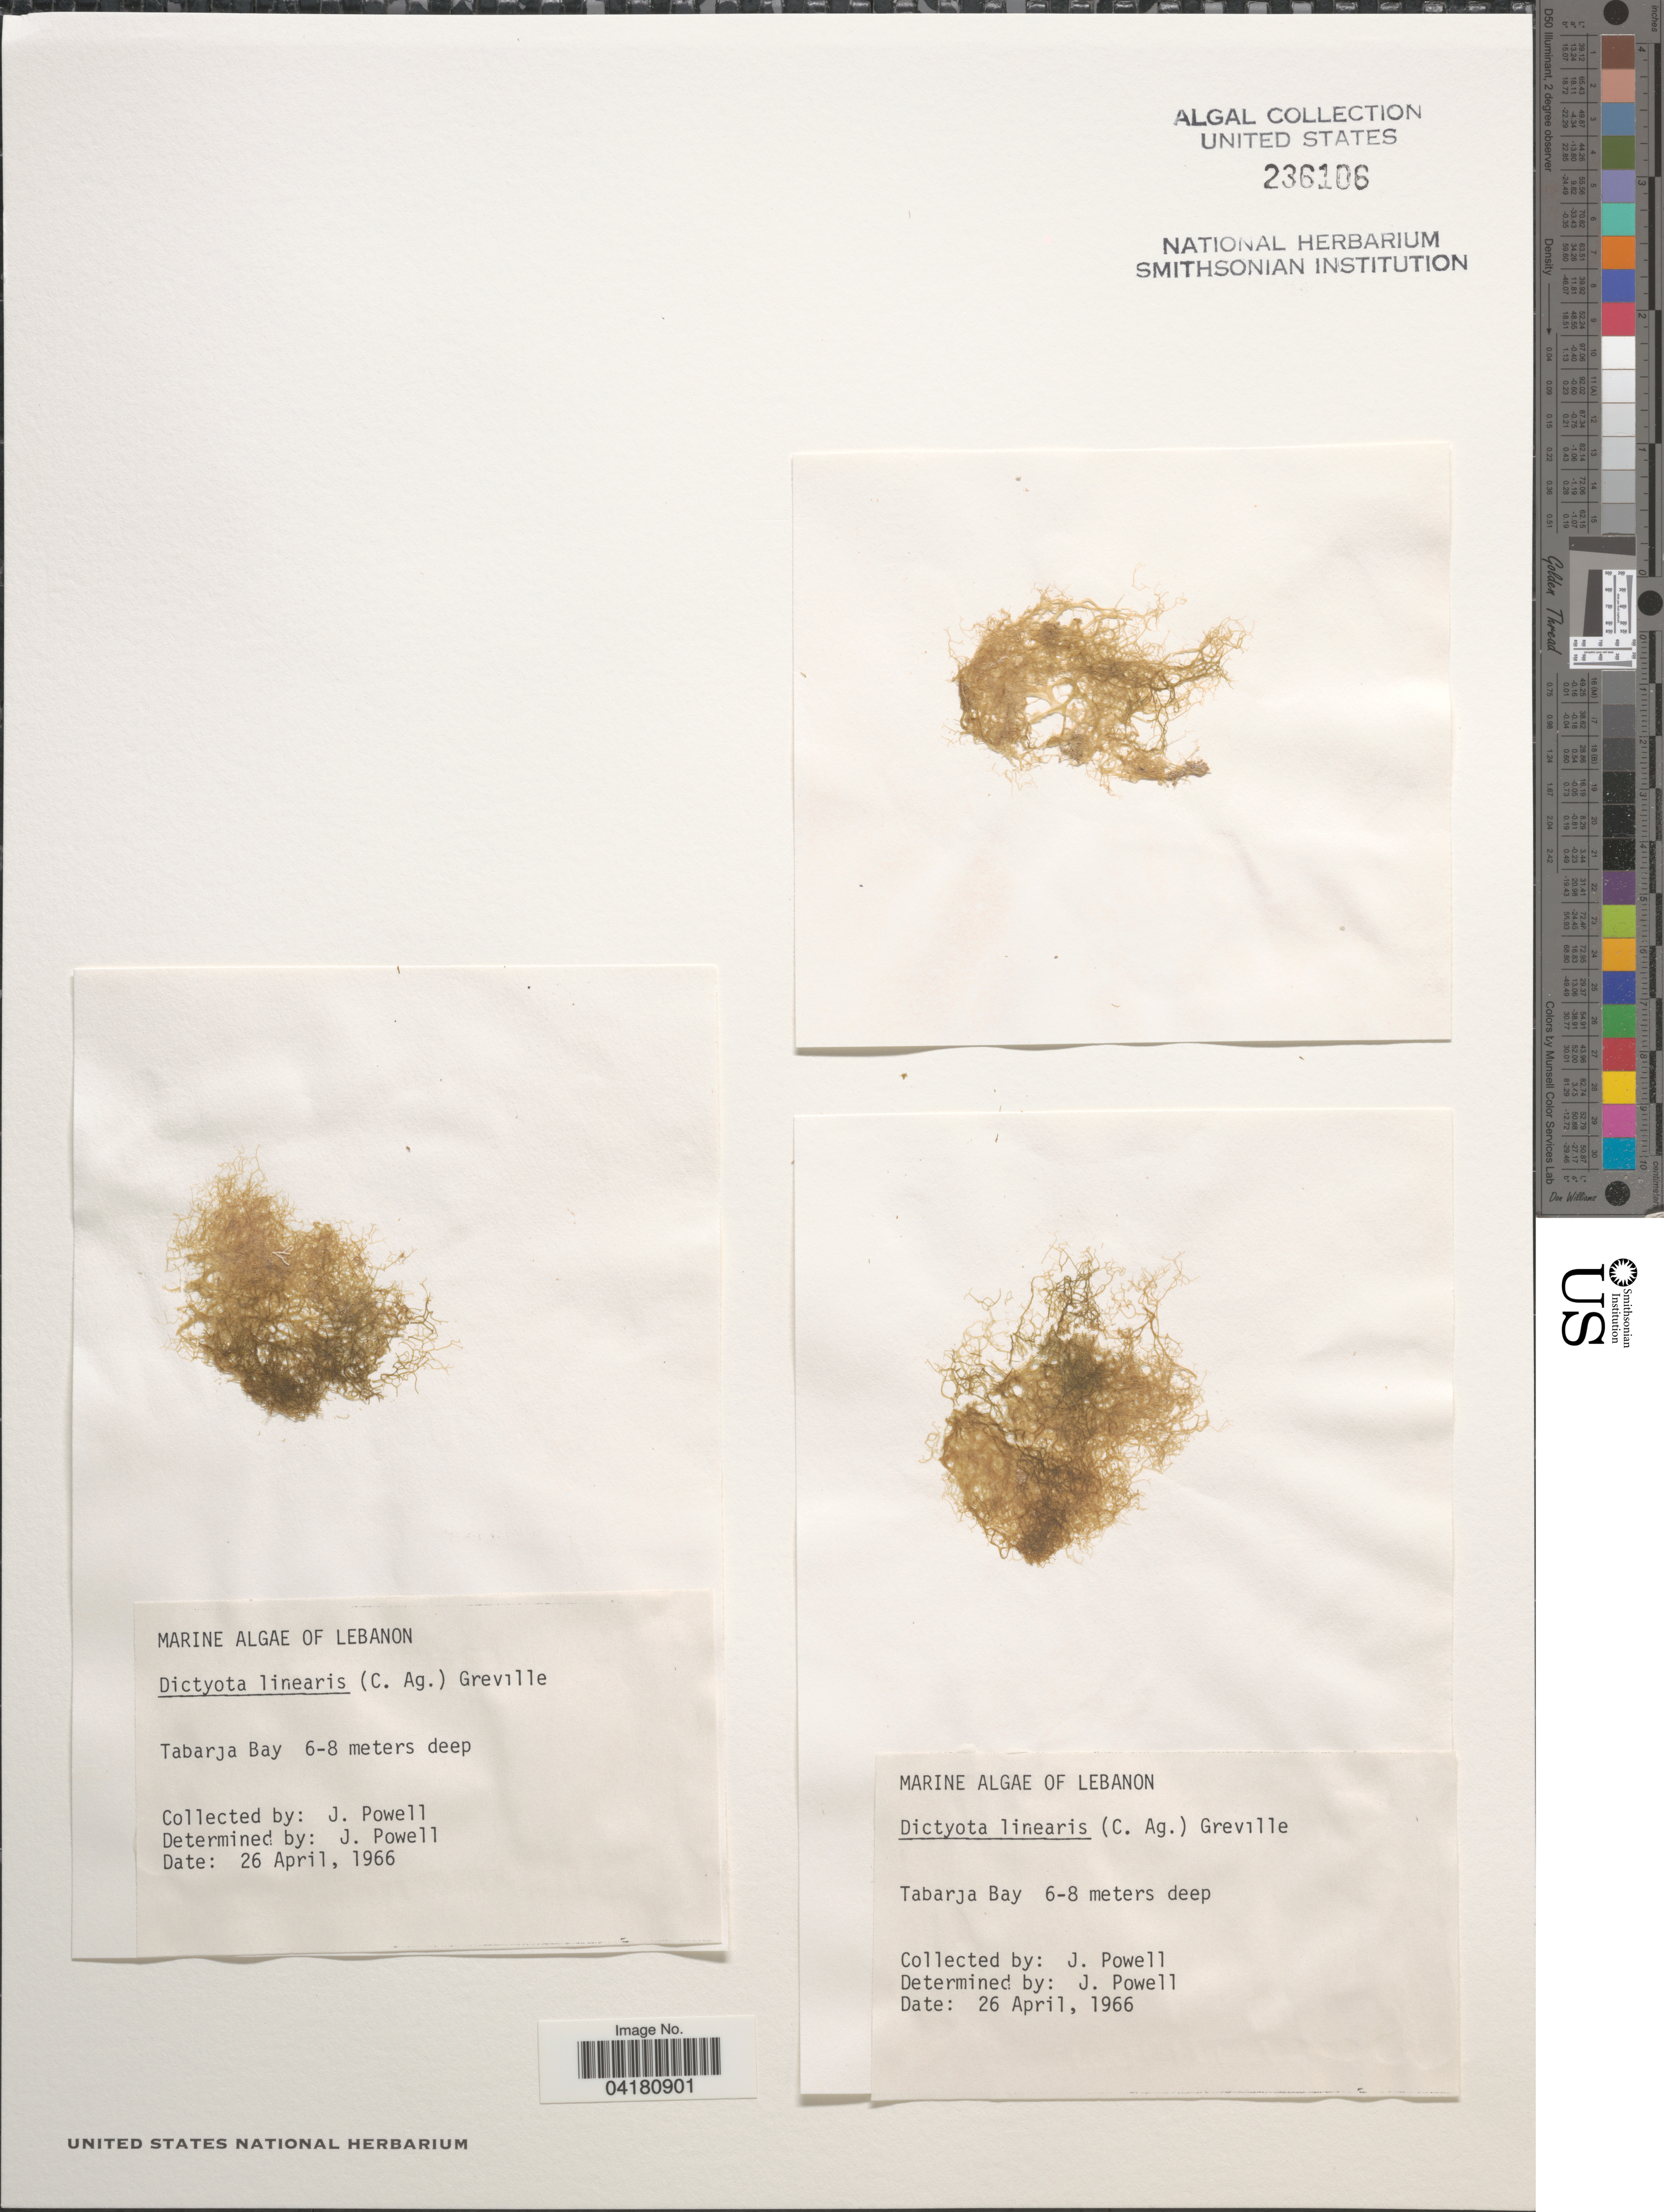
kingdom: Chromista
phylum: Ochrophyta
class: Phaeophyceae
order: Dictyotales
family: Dictyotaceae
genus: Dictyota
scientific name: Dictyota linearis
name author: (C. Agardh) Grev.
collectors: J. Powell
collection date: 1966-04-26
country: Lebanon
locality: Tabarja Bay 6-8 meters deep.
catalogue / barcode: US 236106